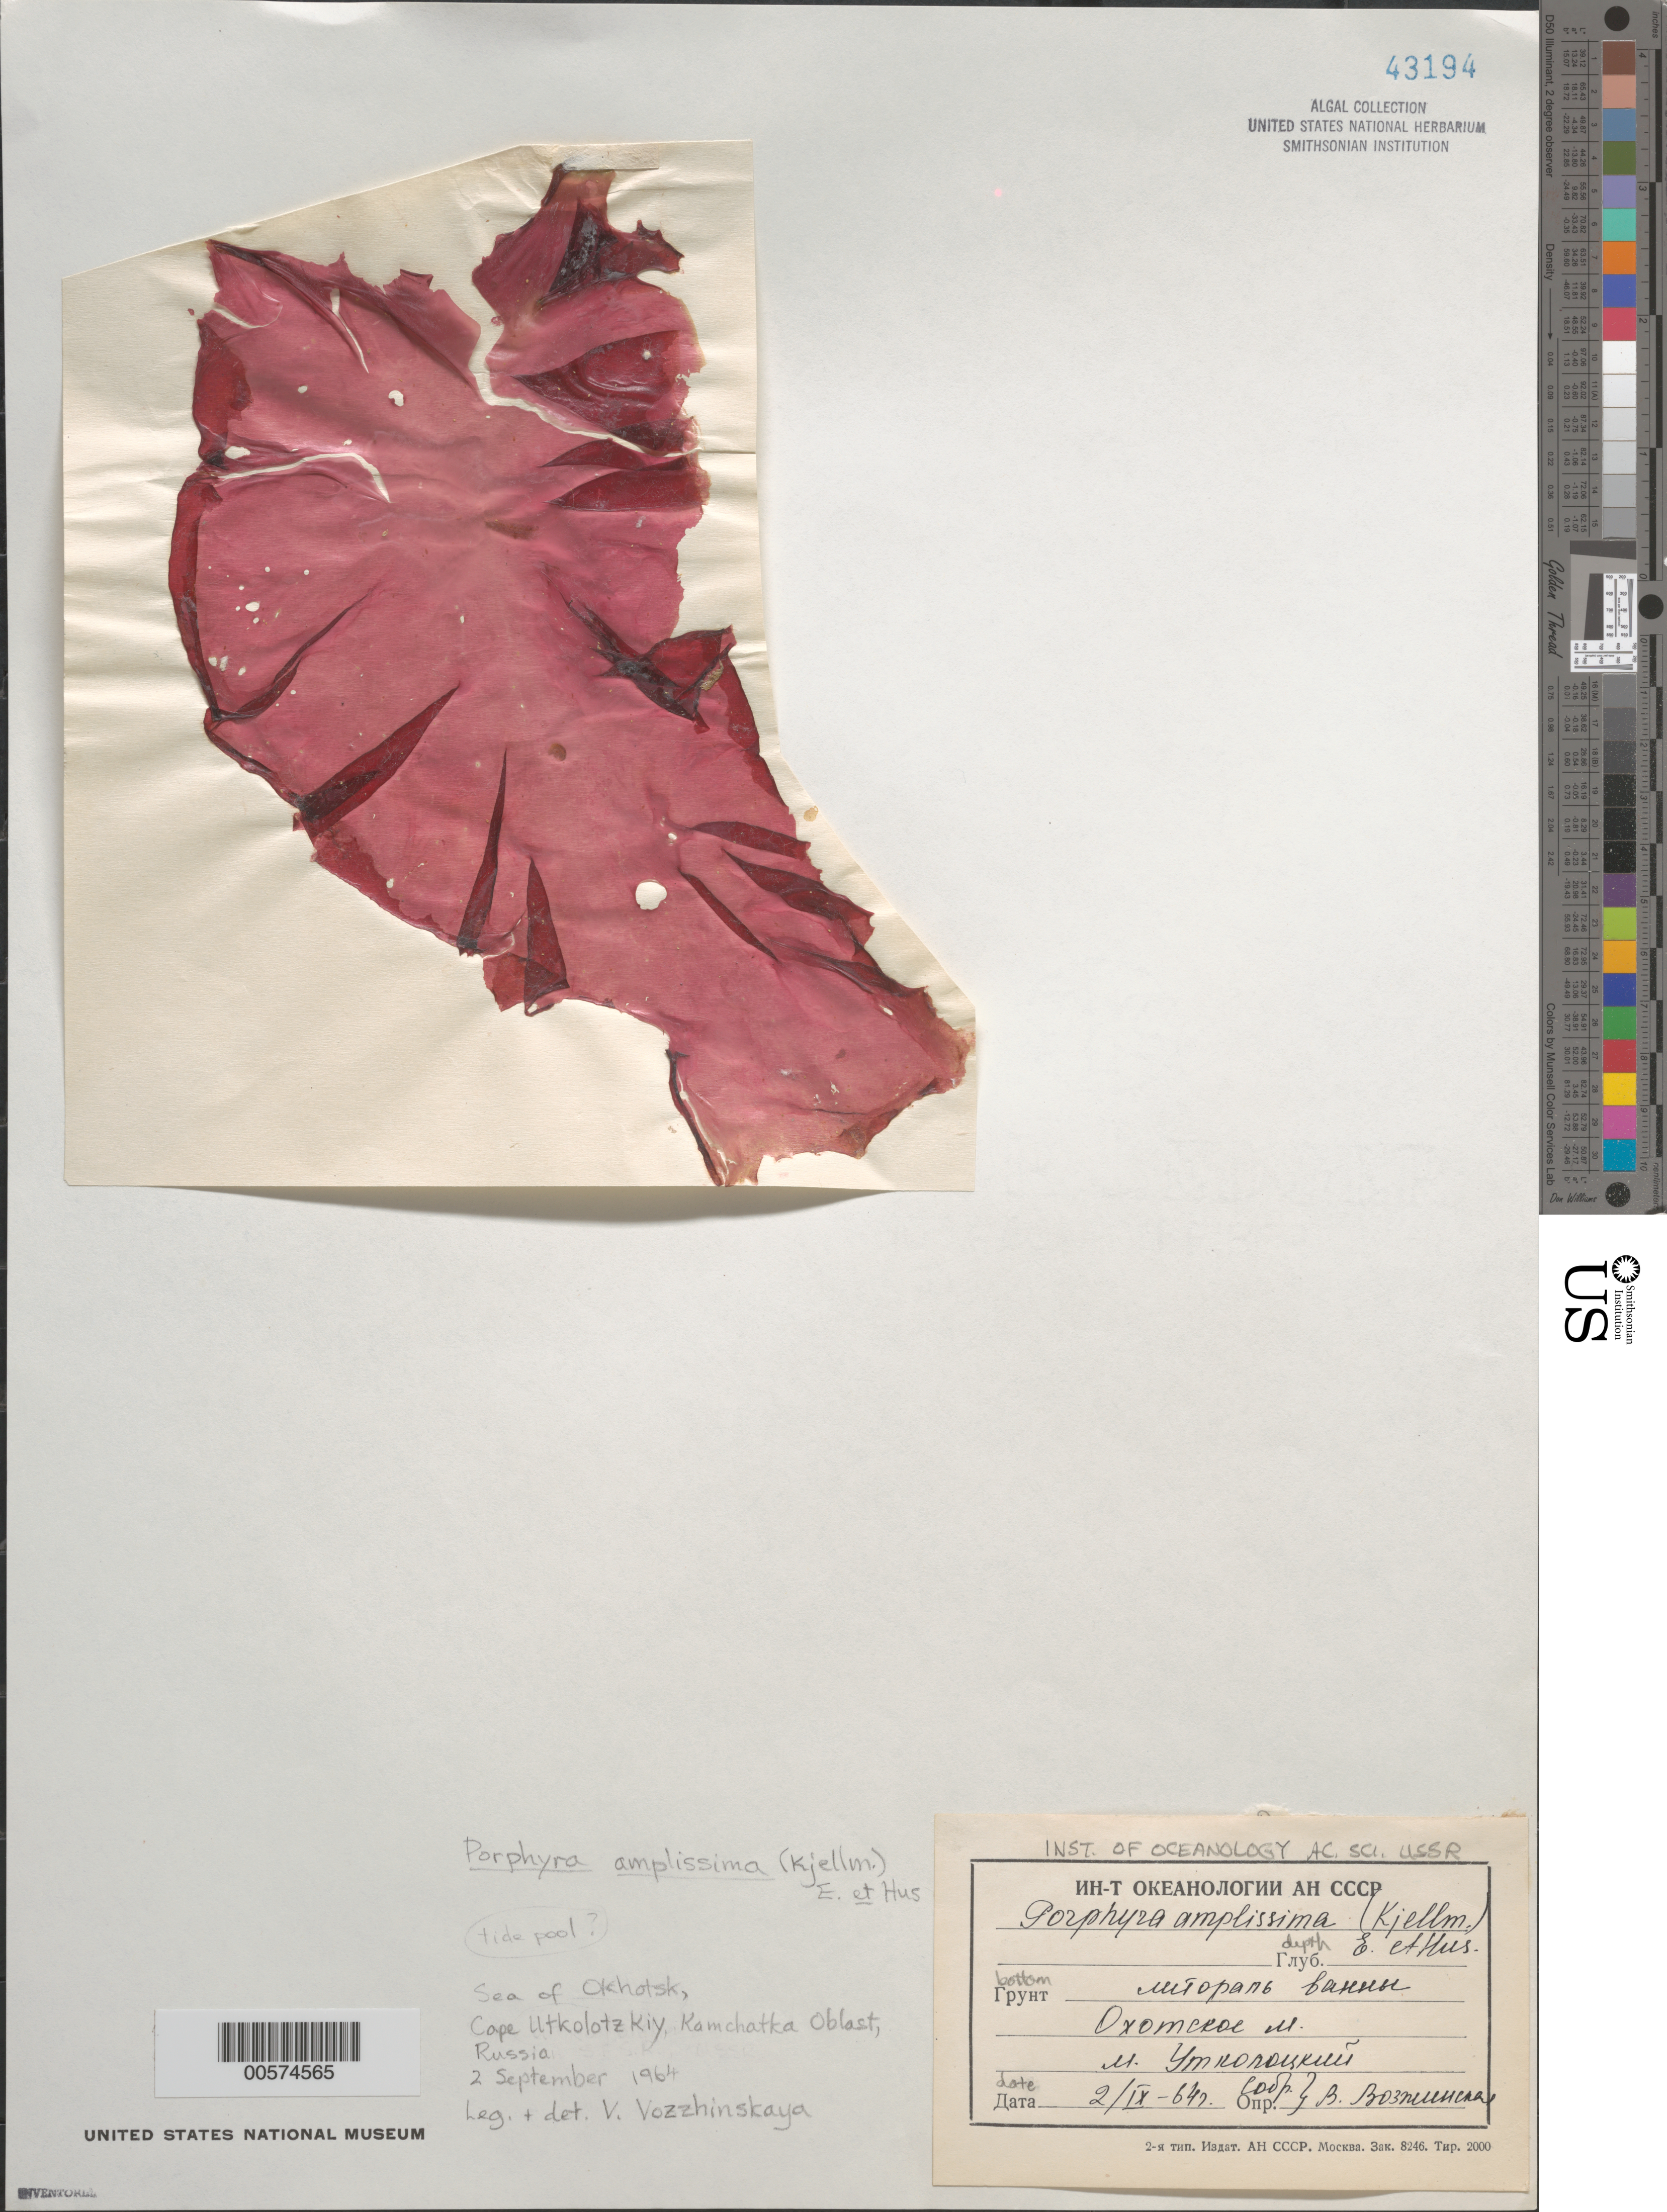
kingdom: Plantae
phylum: Rhodophyta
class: Bangiophyceae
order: Bangiales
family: Bangiaceae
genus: Wildemania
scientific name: Wildemania amplissima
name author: (Kjellm.) Foslie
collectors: V. Vozzhinskaya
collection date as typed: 02 Sep 1964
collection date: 1964-09-02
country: Russian Federation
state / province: Kamchatka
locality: Sea of Okhotsk, Cape Utkoloskiy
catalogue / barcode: US 43194